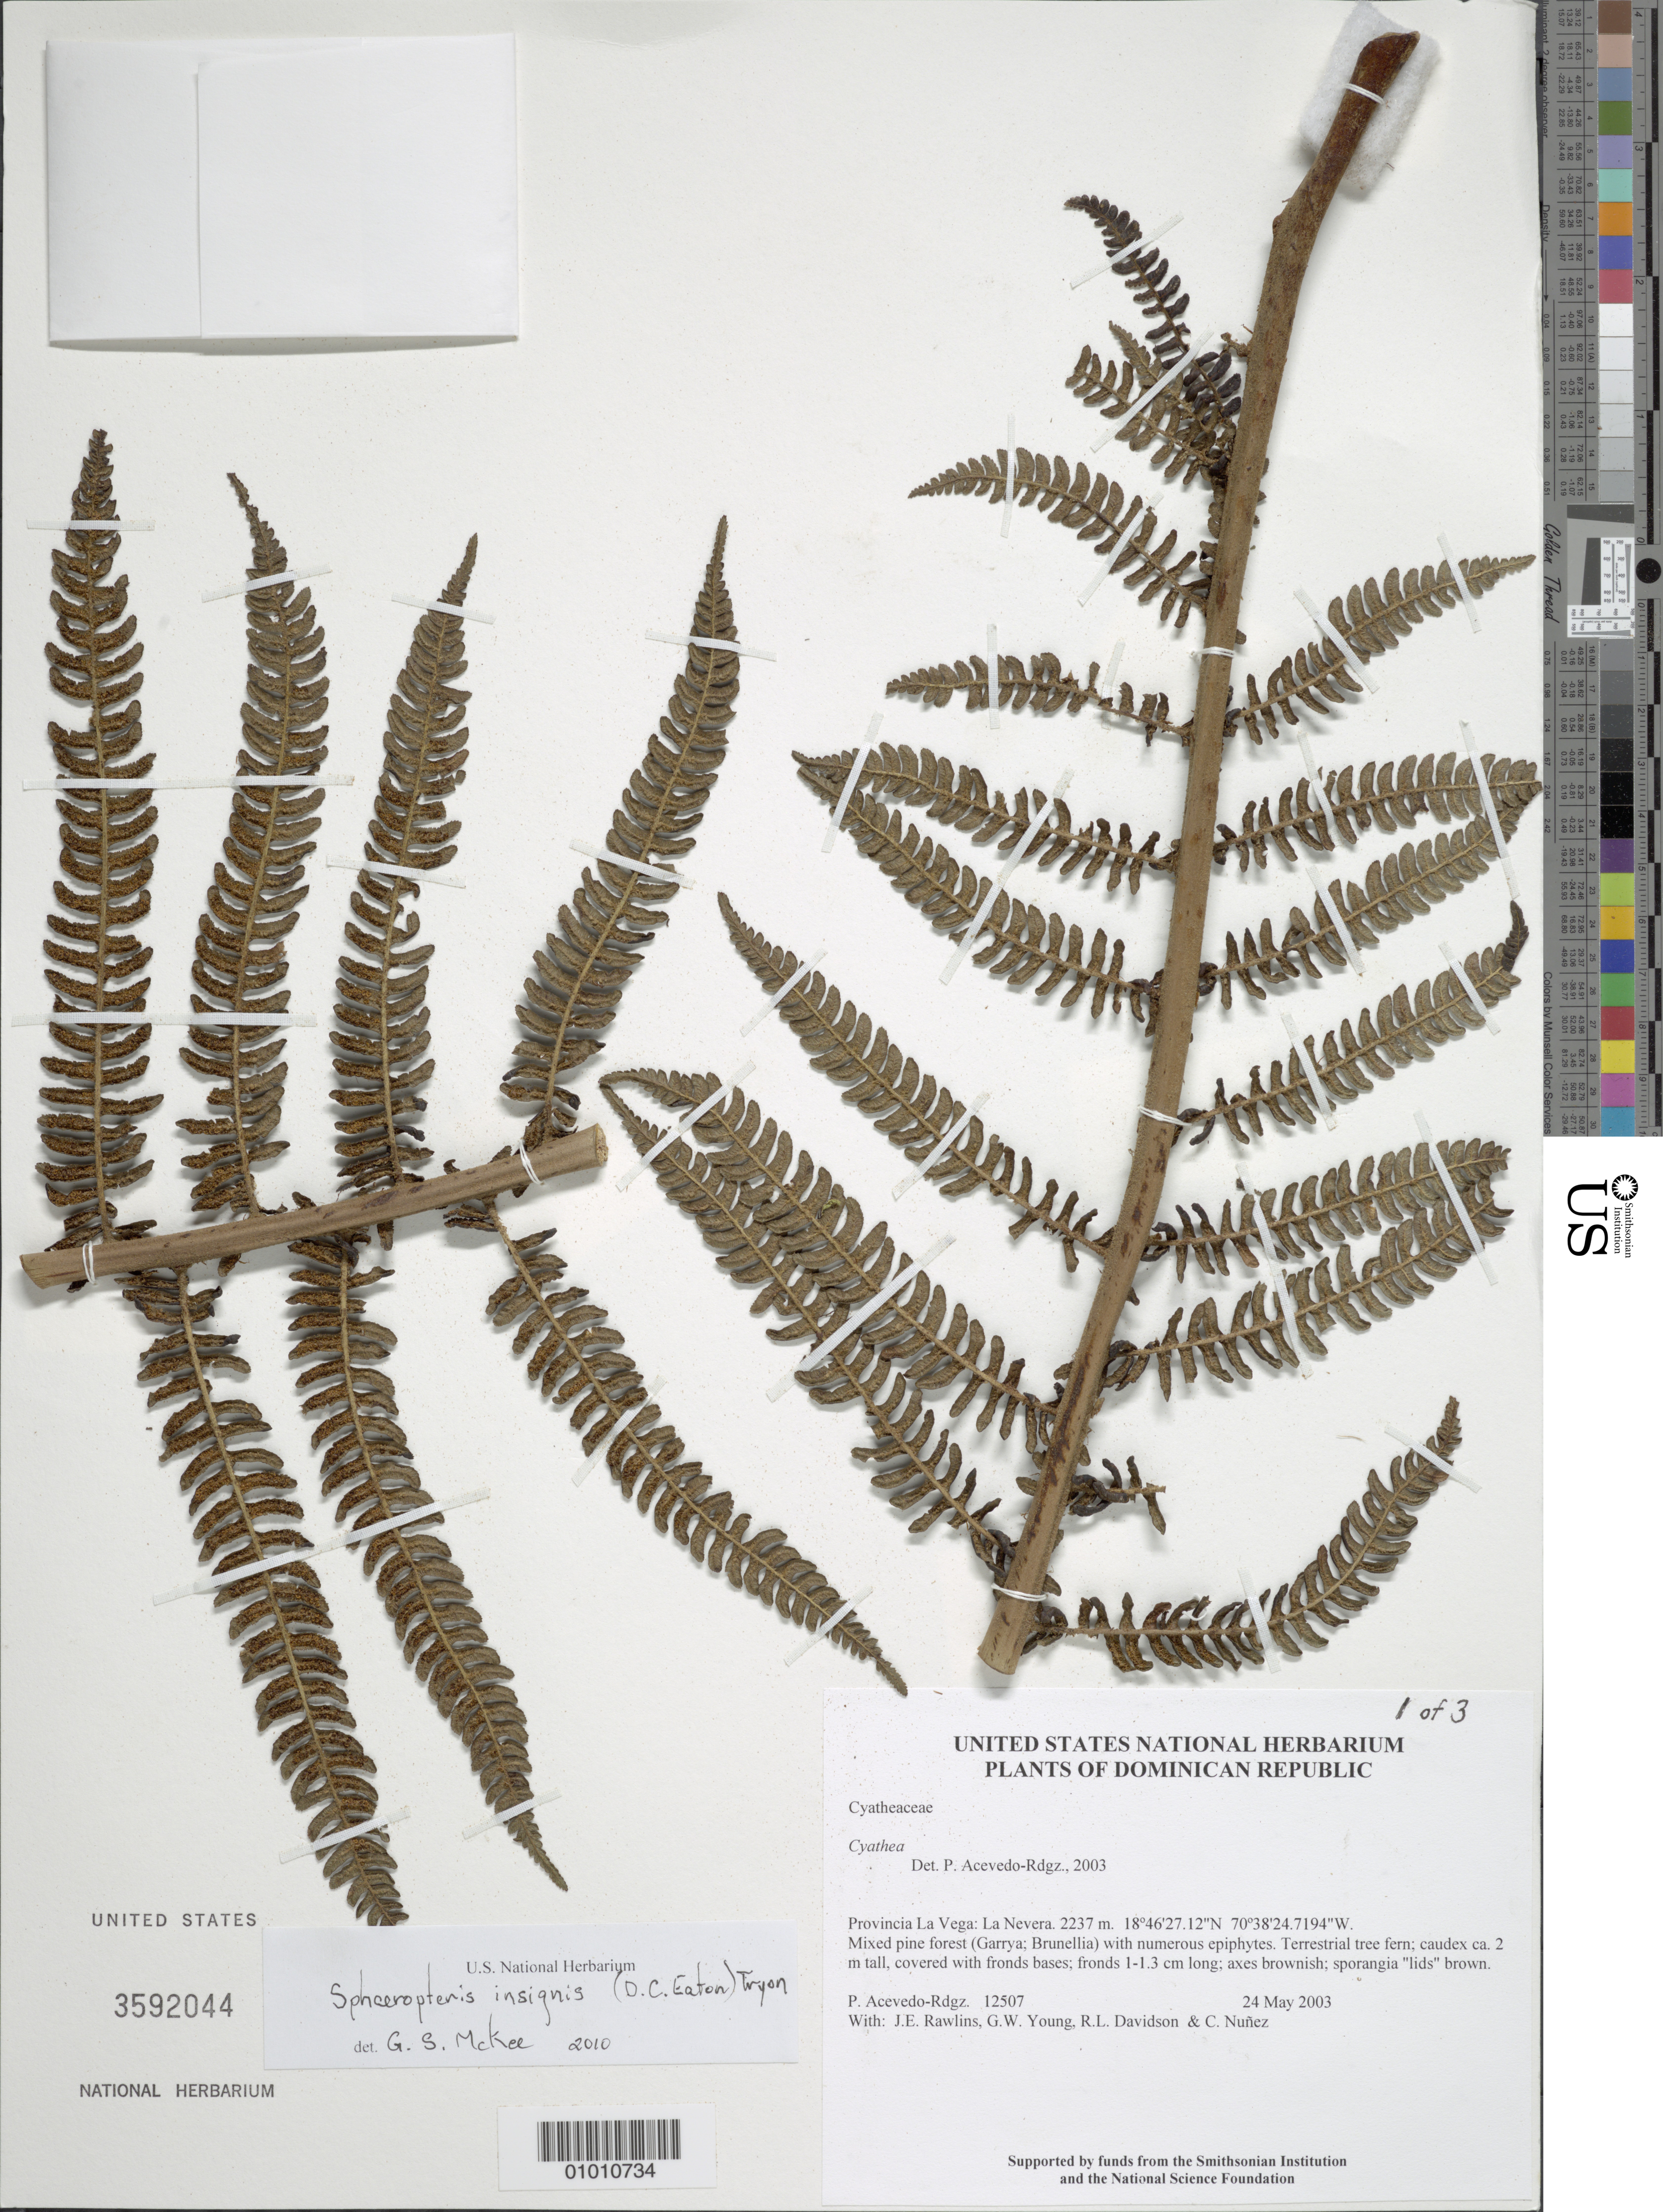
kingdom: Plantae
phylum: Tracheophyta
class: Polypodiopsida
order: Cyatheales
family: Cyatheaceae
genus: Sphaeropteris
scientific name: Sphaeropteris insignis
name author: (Eaton) R.M. Tryon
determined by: McKee, G. S., (US), NMNH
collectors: P. Acevedo-Rodr., J. Rawlins, G. Young, R. Davidson & C. Nunez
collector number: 12507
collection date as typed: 24 May 2003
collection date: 2003-05-24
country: Dominican Republic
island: Hispaniola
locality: Provincia La Vega: La Nevera.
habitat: Mixed pine forest (Garrya; Brunellia) with numerous epiphytes.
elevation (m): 2237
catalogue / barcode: US 3592044